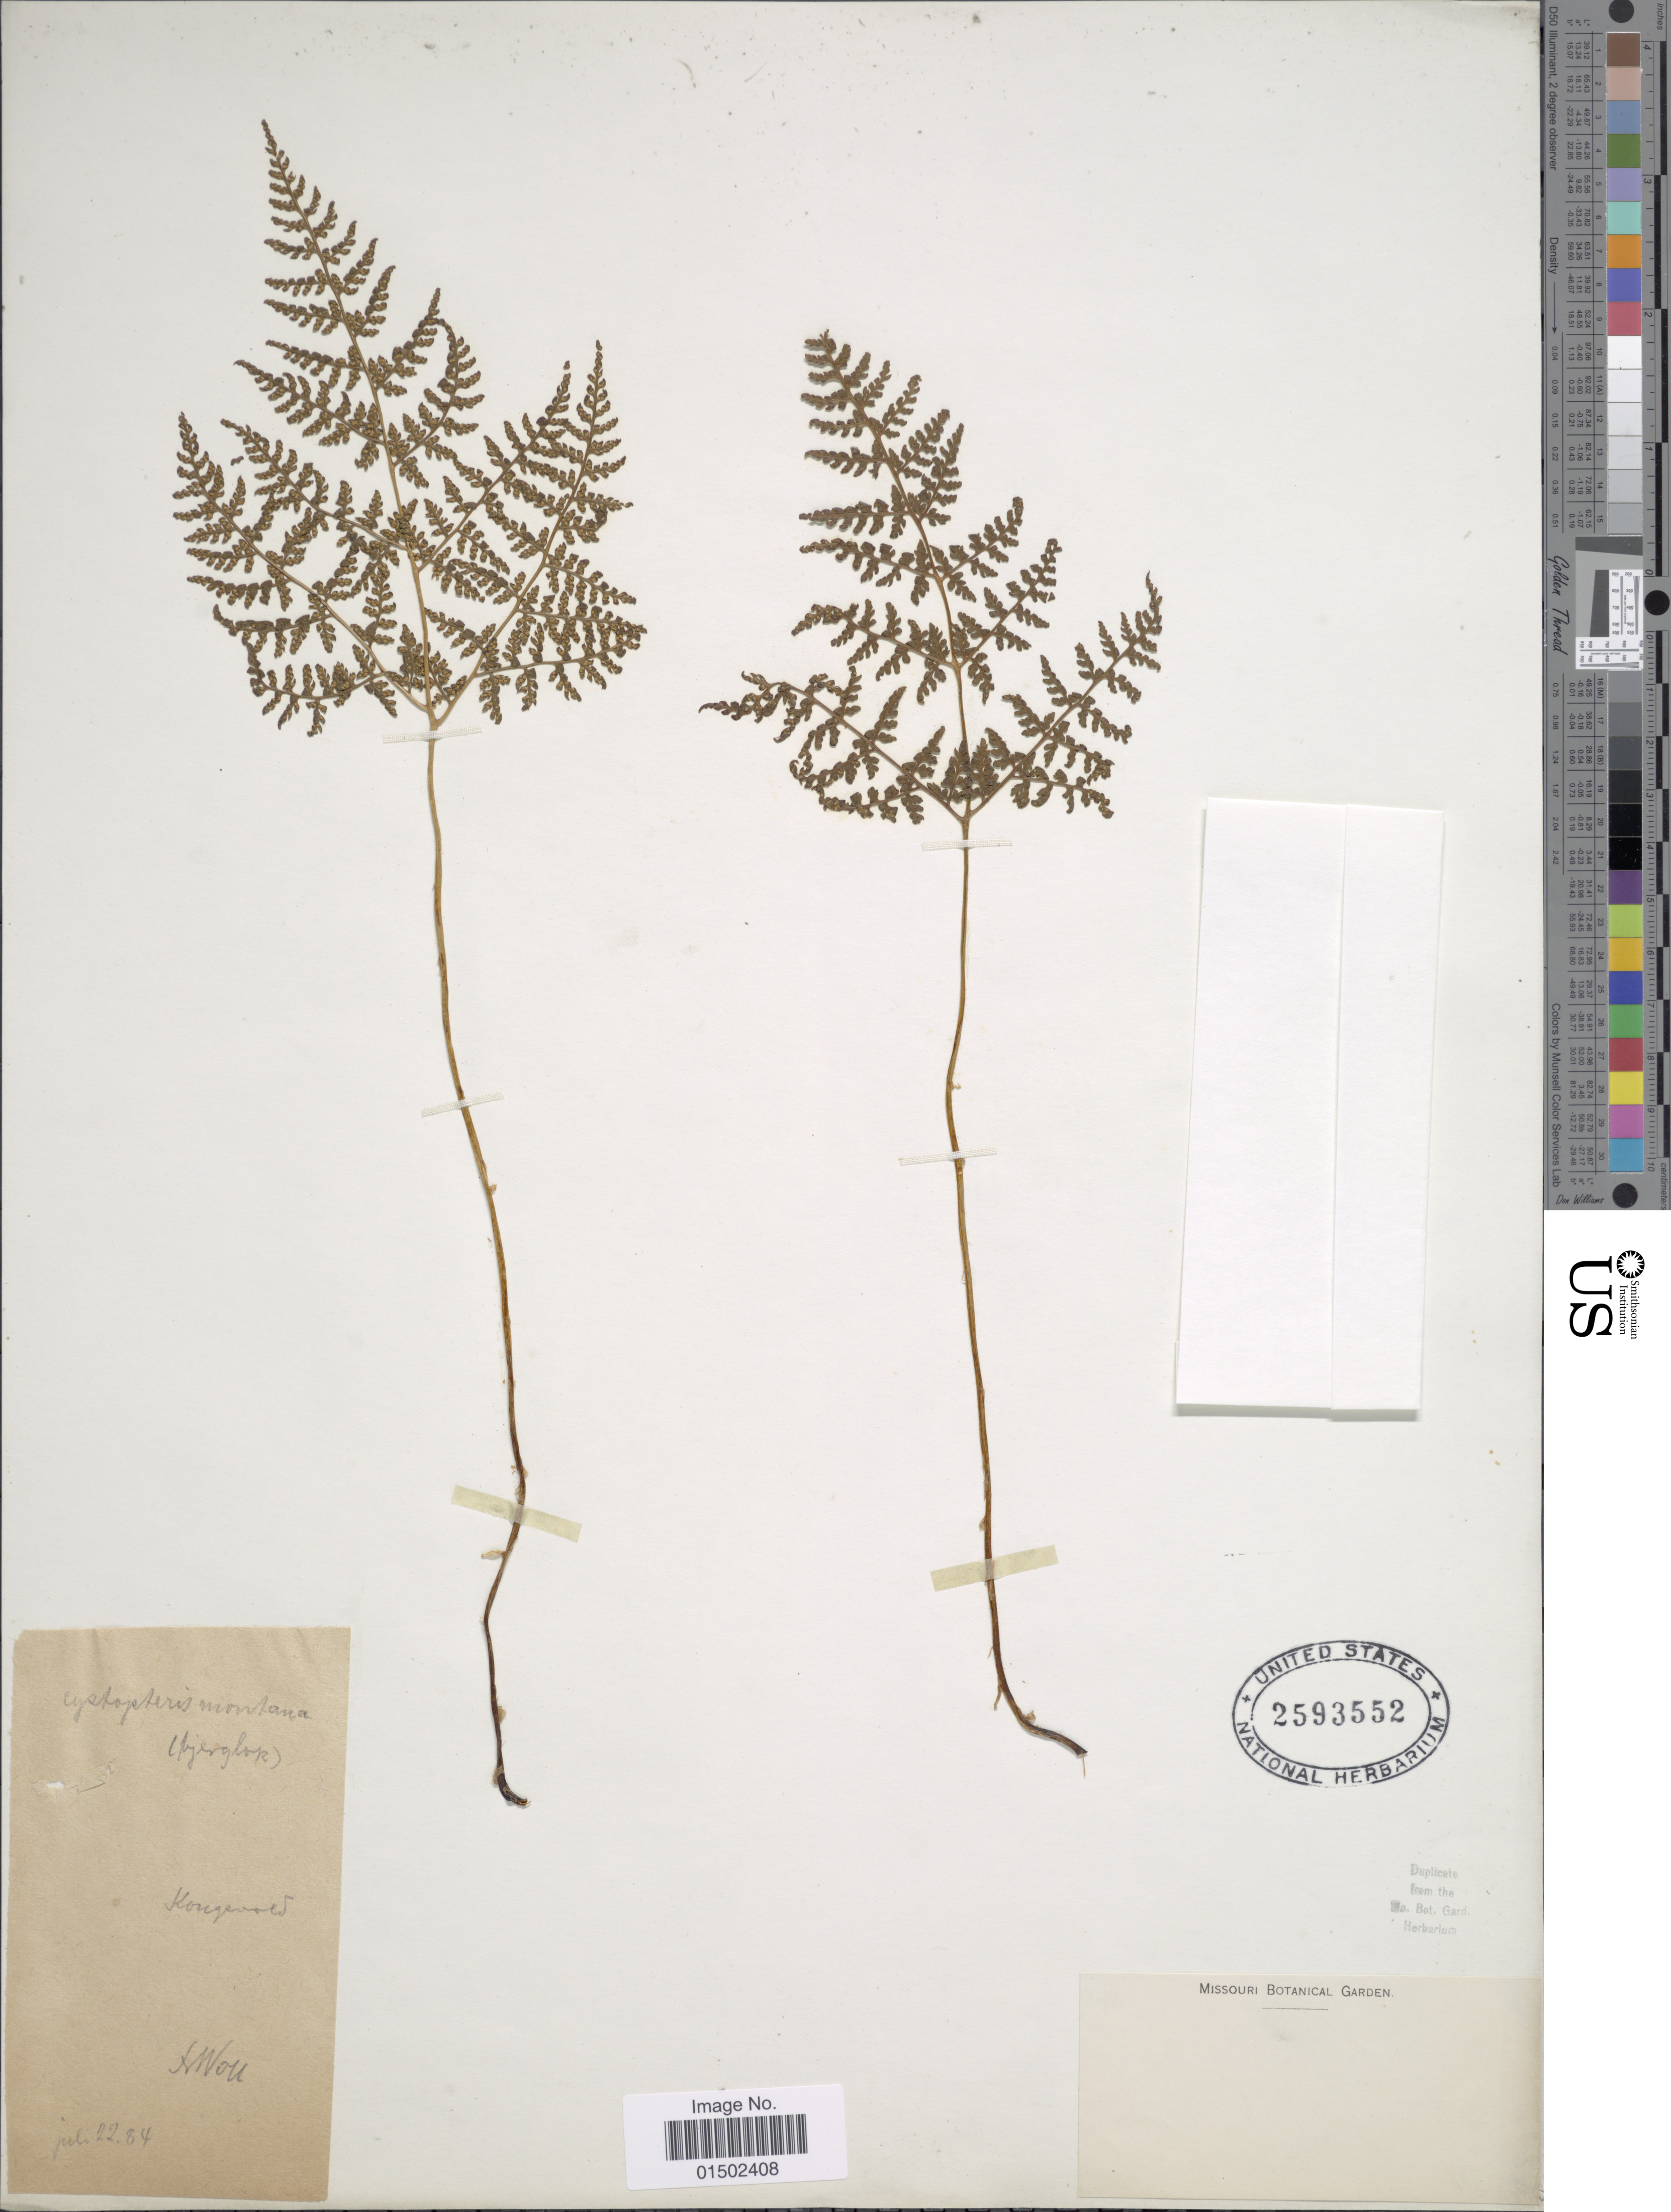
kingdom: Plantae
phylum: Tracheophyta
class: Polypodiopsida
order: Polypodiales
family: Cystopteridaceae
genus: Cystopteris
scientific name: Cystopteris montana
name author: (Lam.) Desv.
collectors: S. Wou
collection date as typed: Transcribed d/m/y: 22/7/84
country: Norway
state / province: Trøndelag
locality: Kongevold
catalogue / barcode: US 2593552